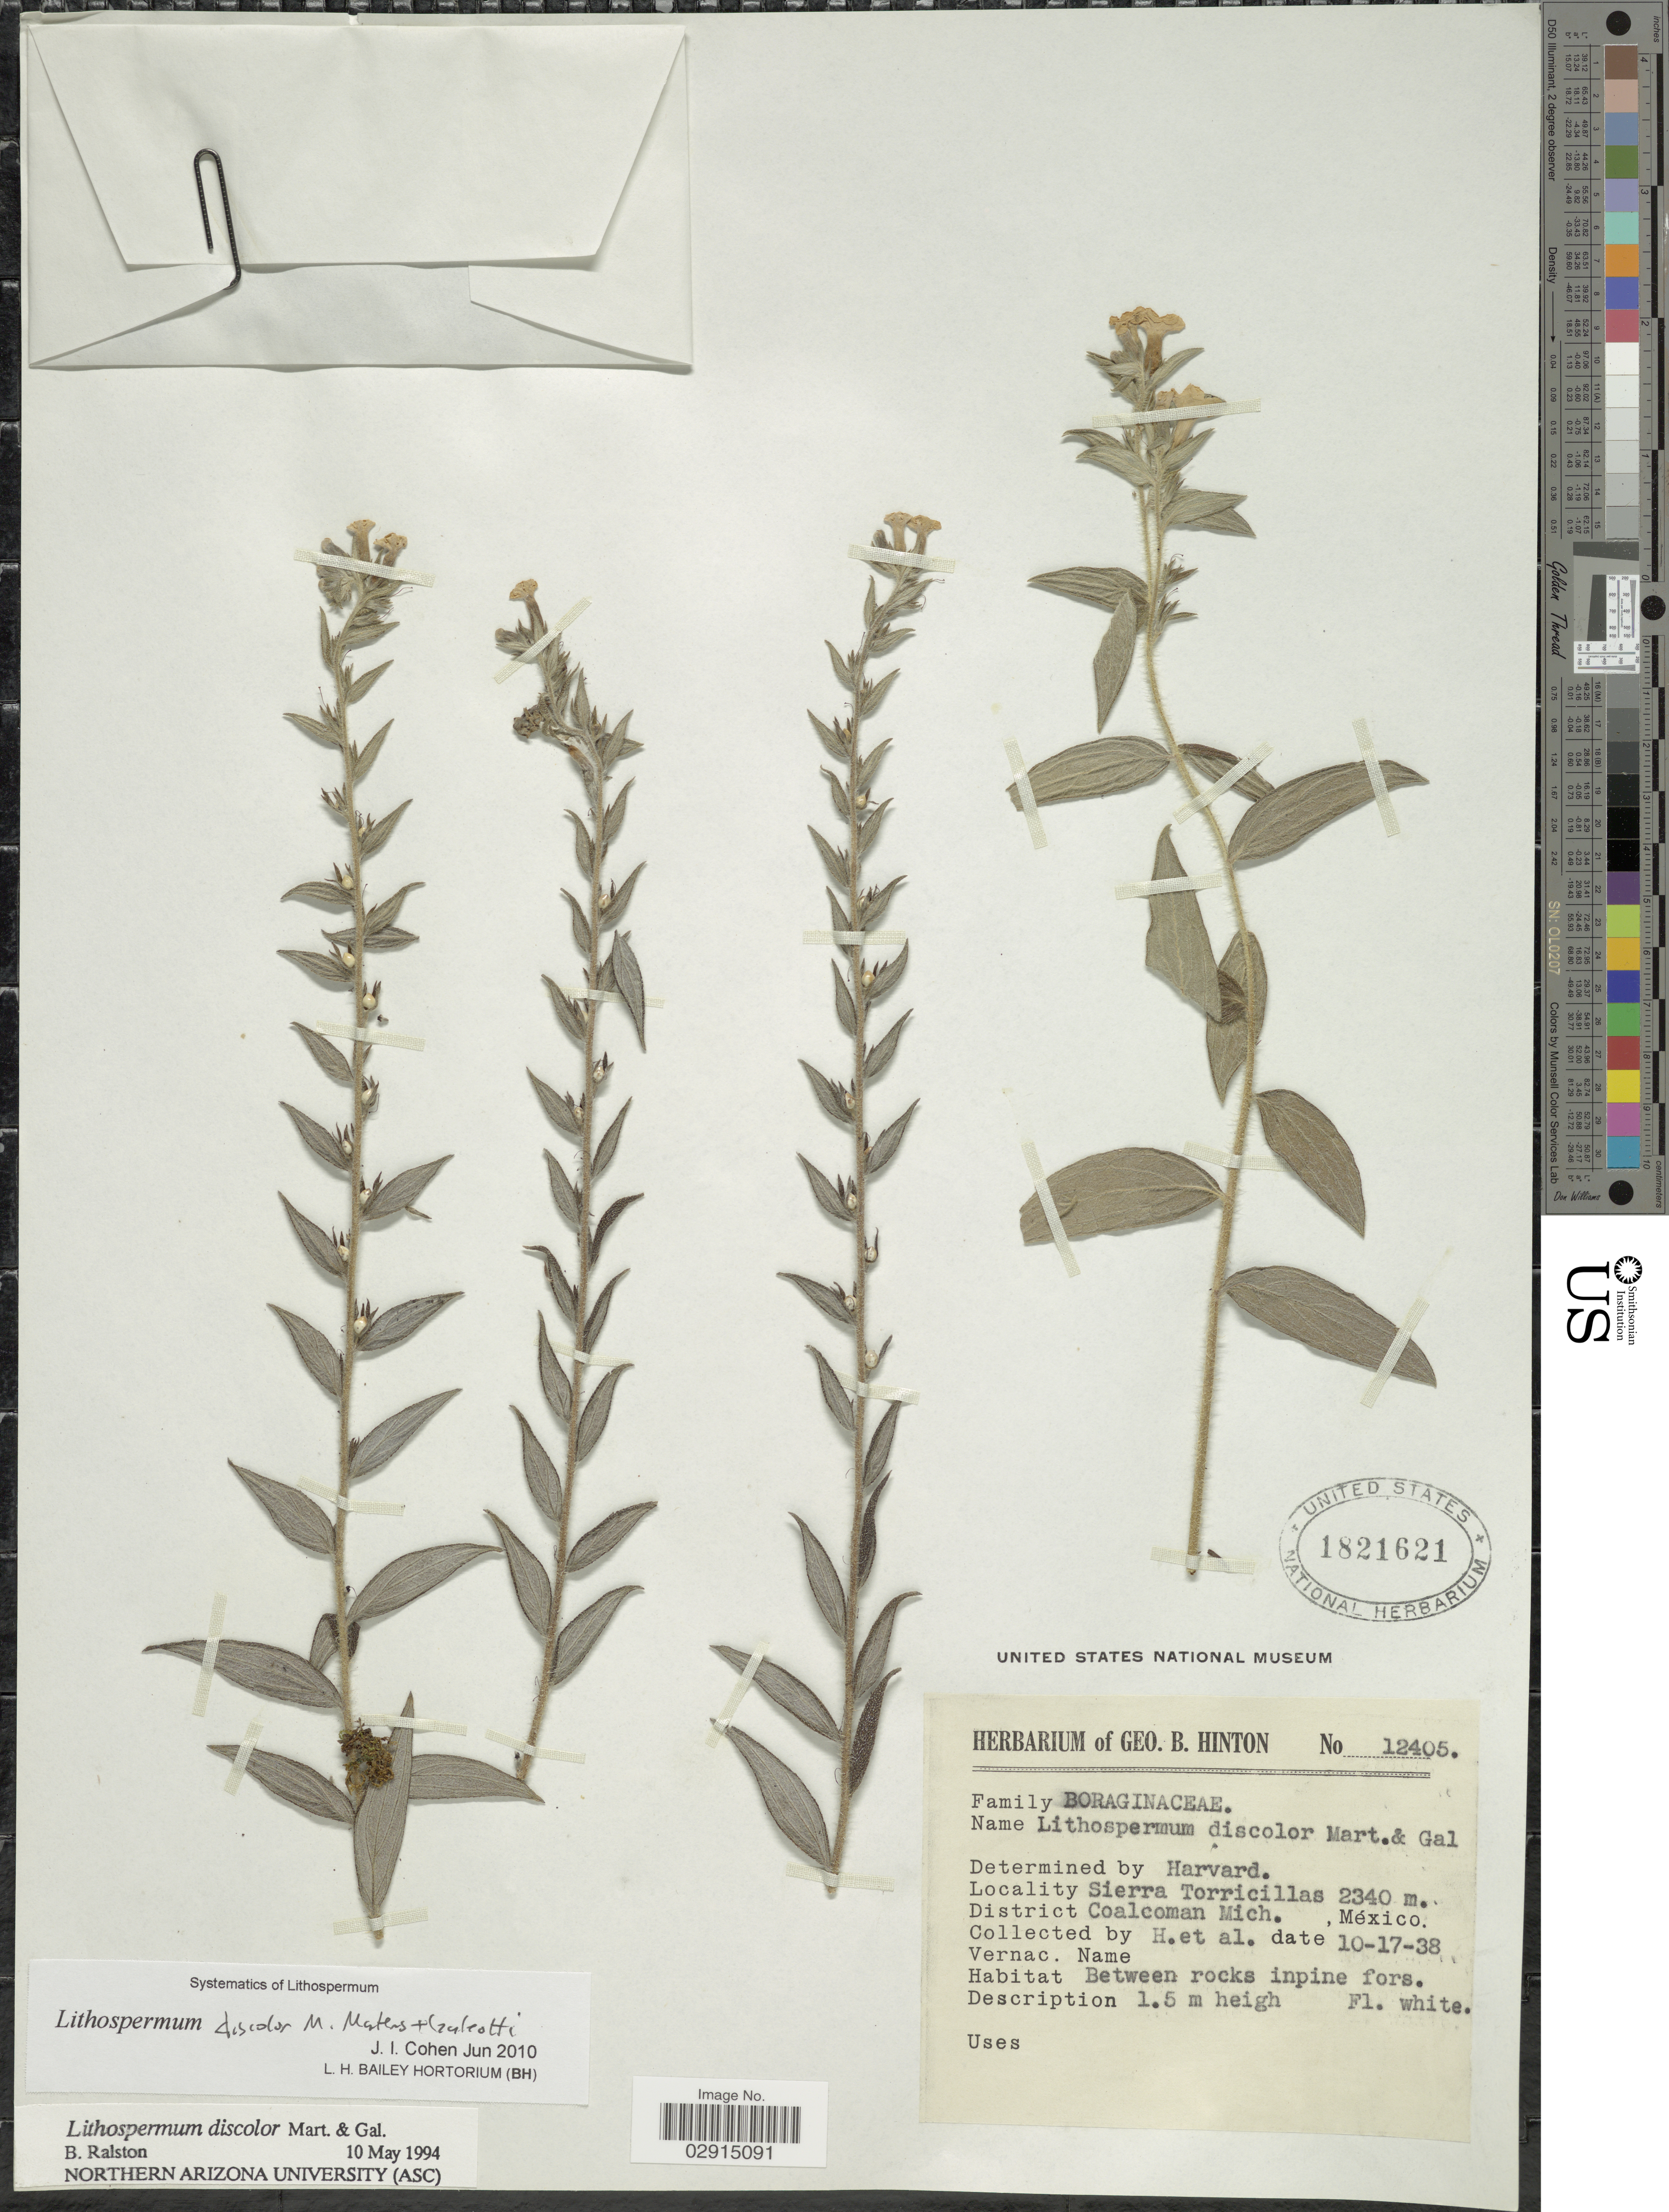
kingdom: Plantae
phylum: Tracheophyta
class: Magnoliopsida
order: Boraginales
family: Boraginaceae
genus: Lithospermum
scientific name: Lithospermum discolor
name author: M. Martens & Galeotti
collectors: G. B. Hinton & et al.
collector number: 12405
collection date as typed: Transcribed d/m/y: 17/10/38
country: Mexico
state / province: Michoacán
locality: Sierra Torricillas, District Coalcoman.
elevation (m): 2340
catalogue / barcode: US 1821621